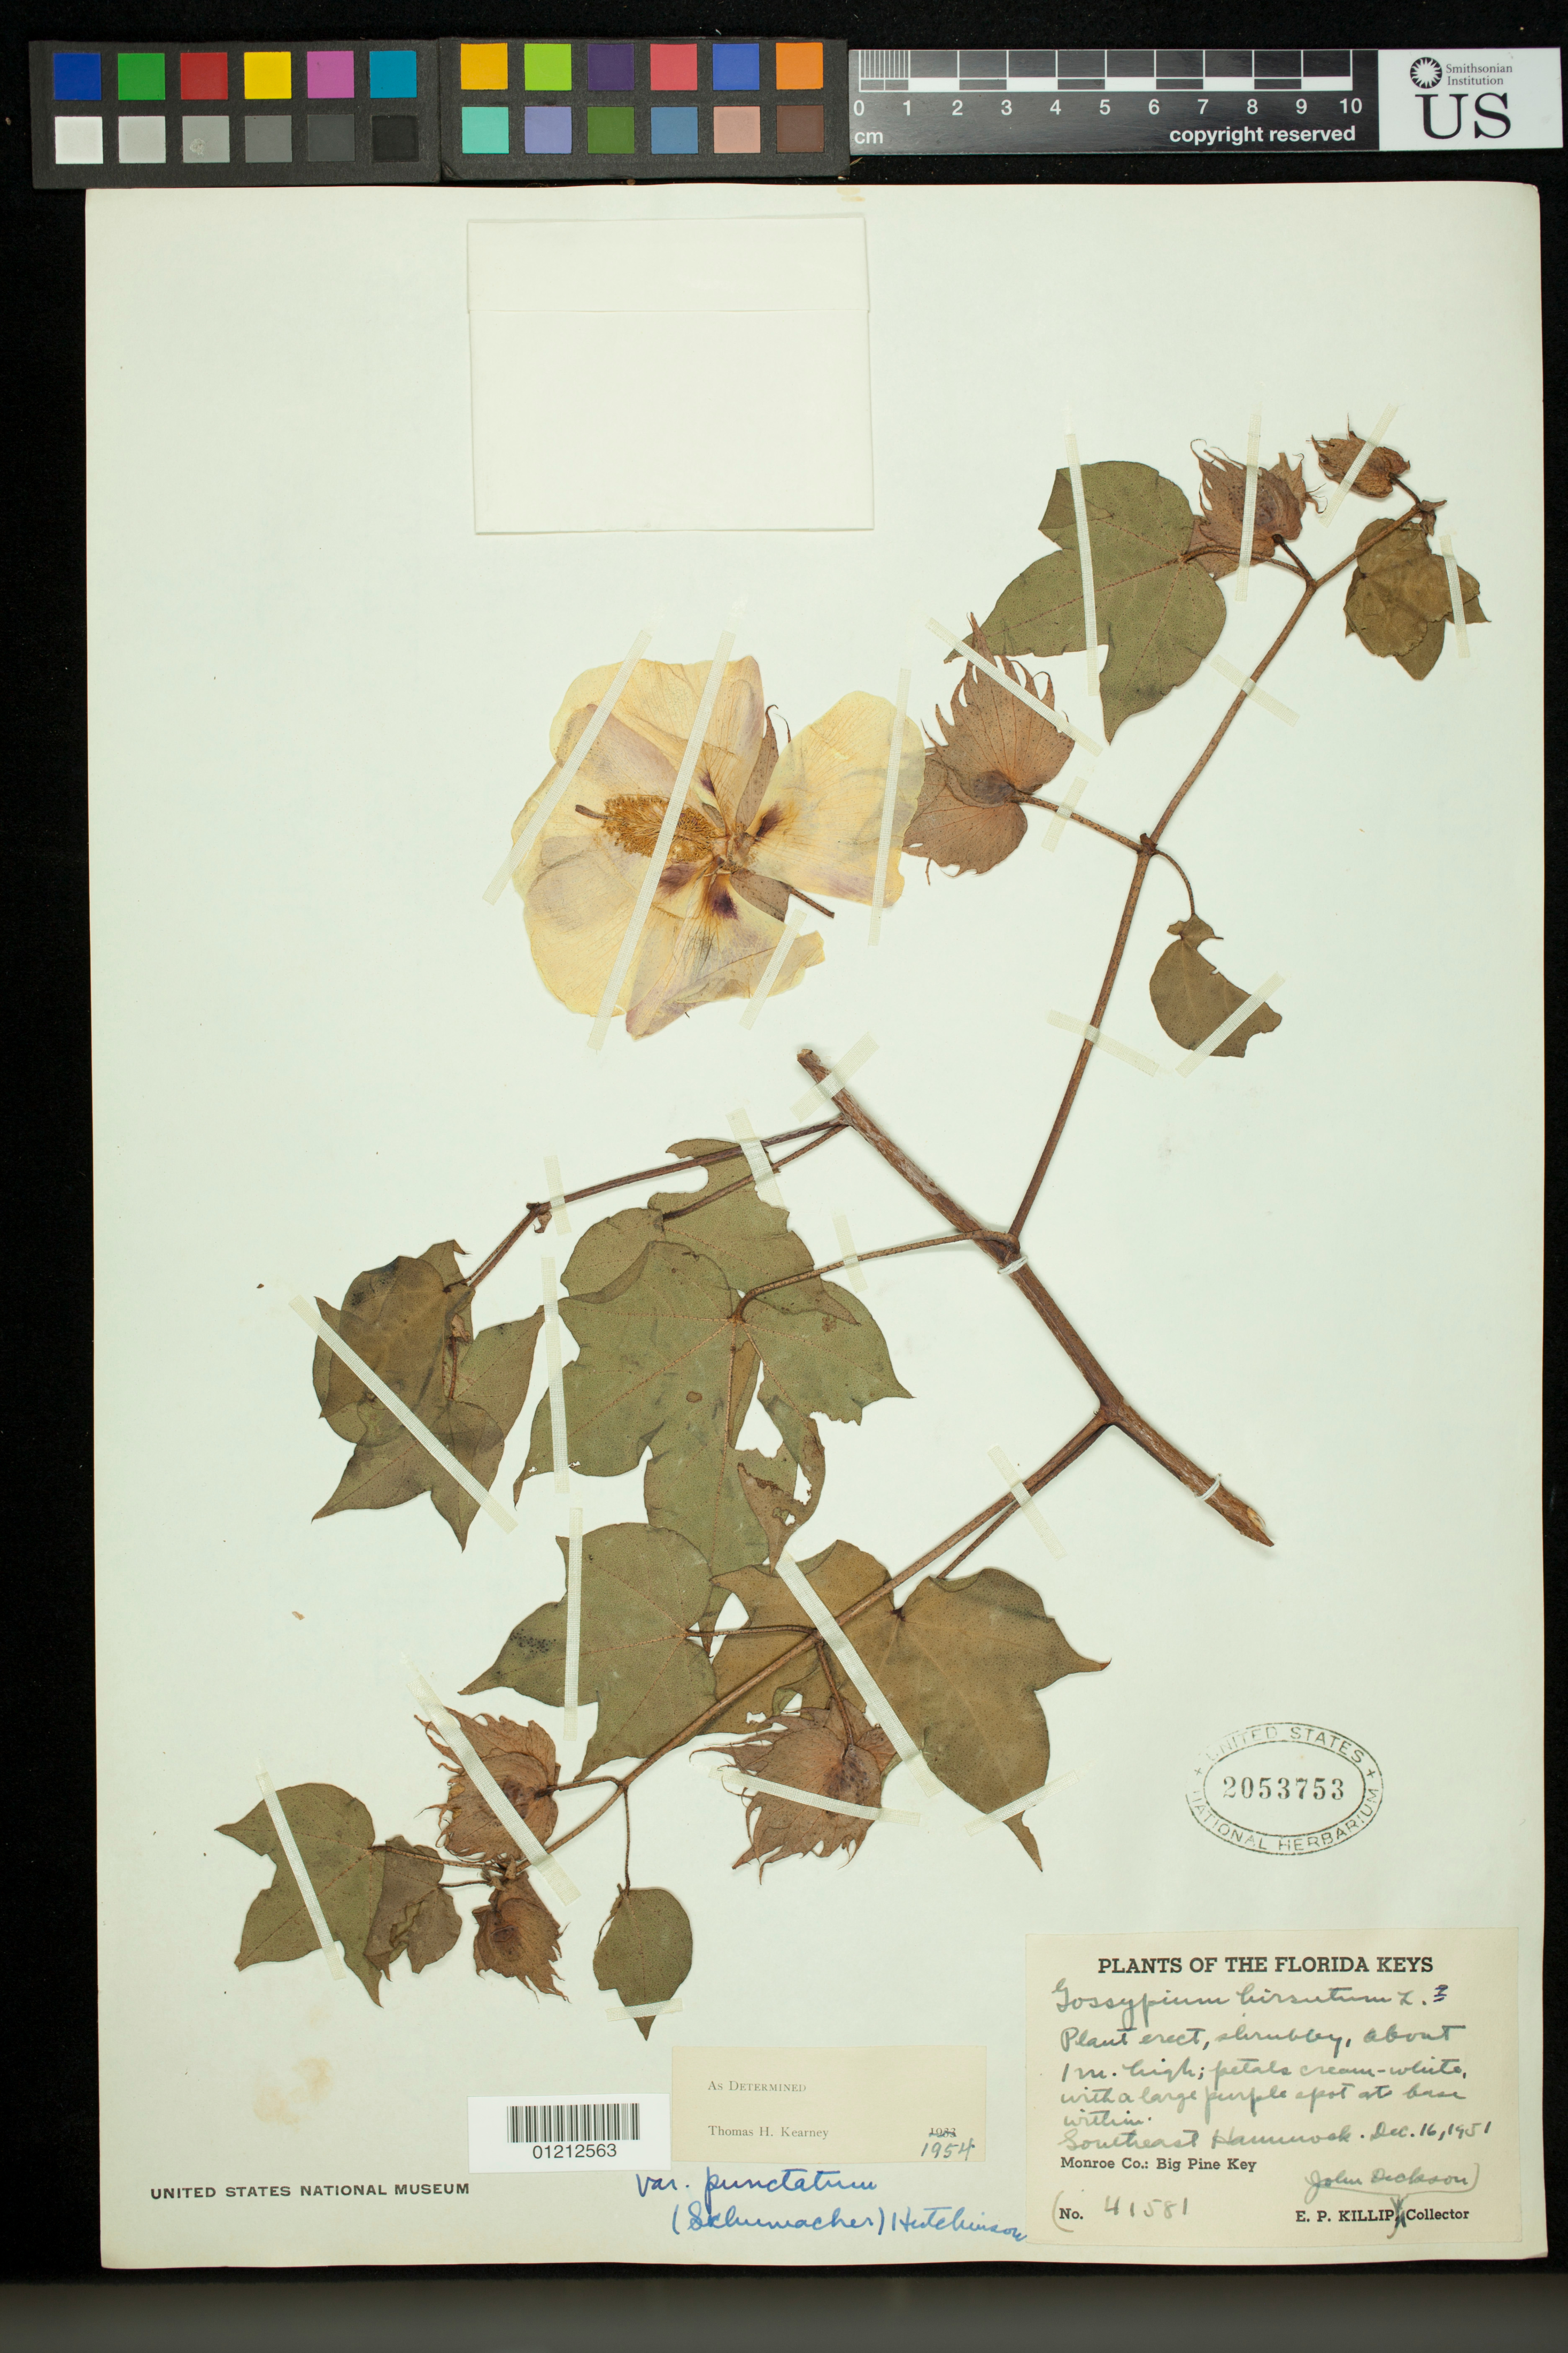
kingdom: Plantae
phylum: Tracheophyta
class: Magnoliopsida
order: Malvales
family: Malvaceae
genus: Gossypium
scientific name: Gossypium hirsutum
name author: L.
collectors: E. P. Killip & J. Dickson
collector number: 41581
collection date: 1951-12-16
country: United States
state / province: Florida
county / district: Monroe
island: Big Pine Key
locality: Florida Keys. Southeast Hammock.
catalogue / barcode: US 2053753